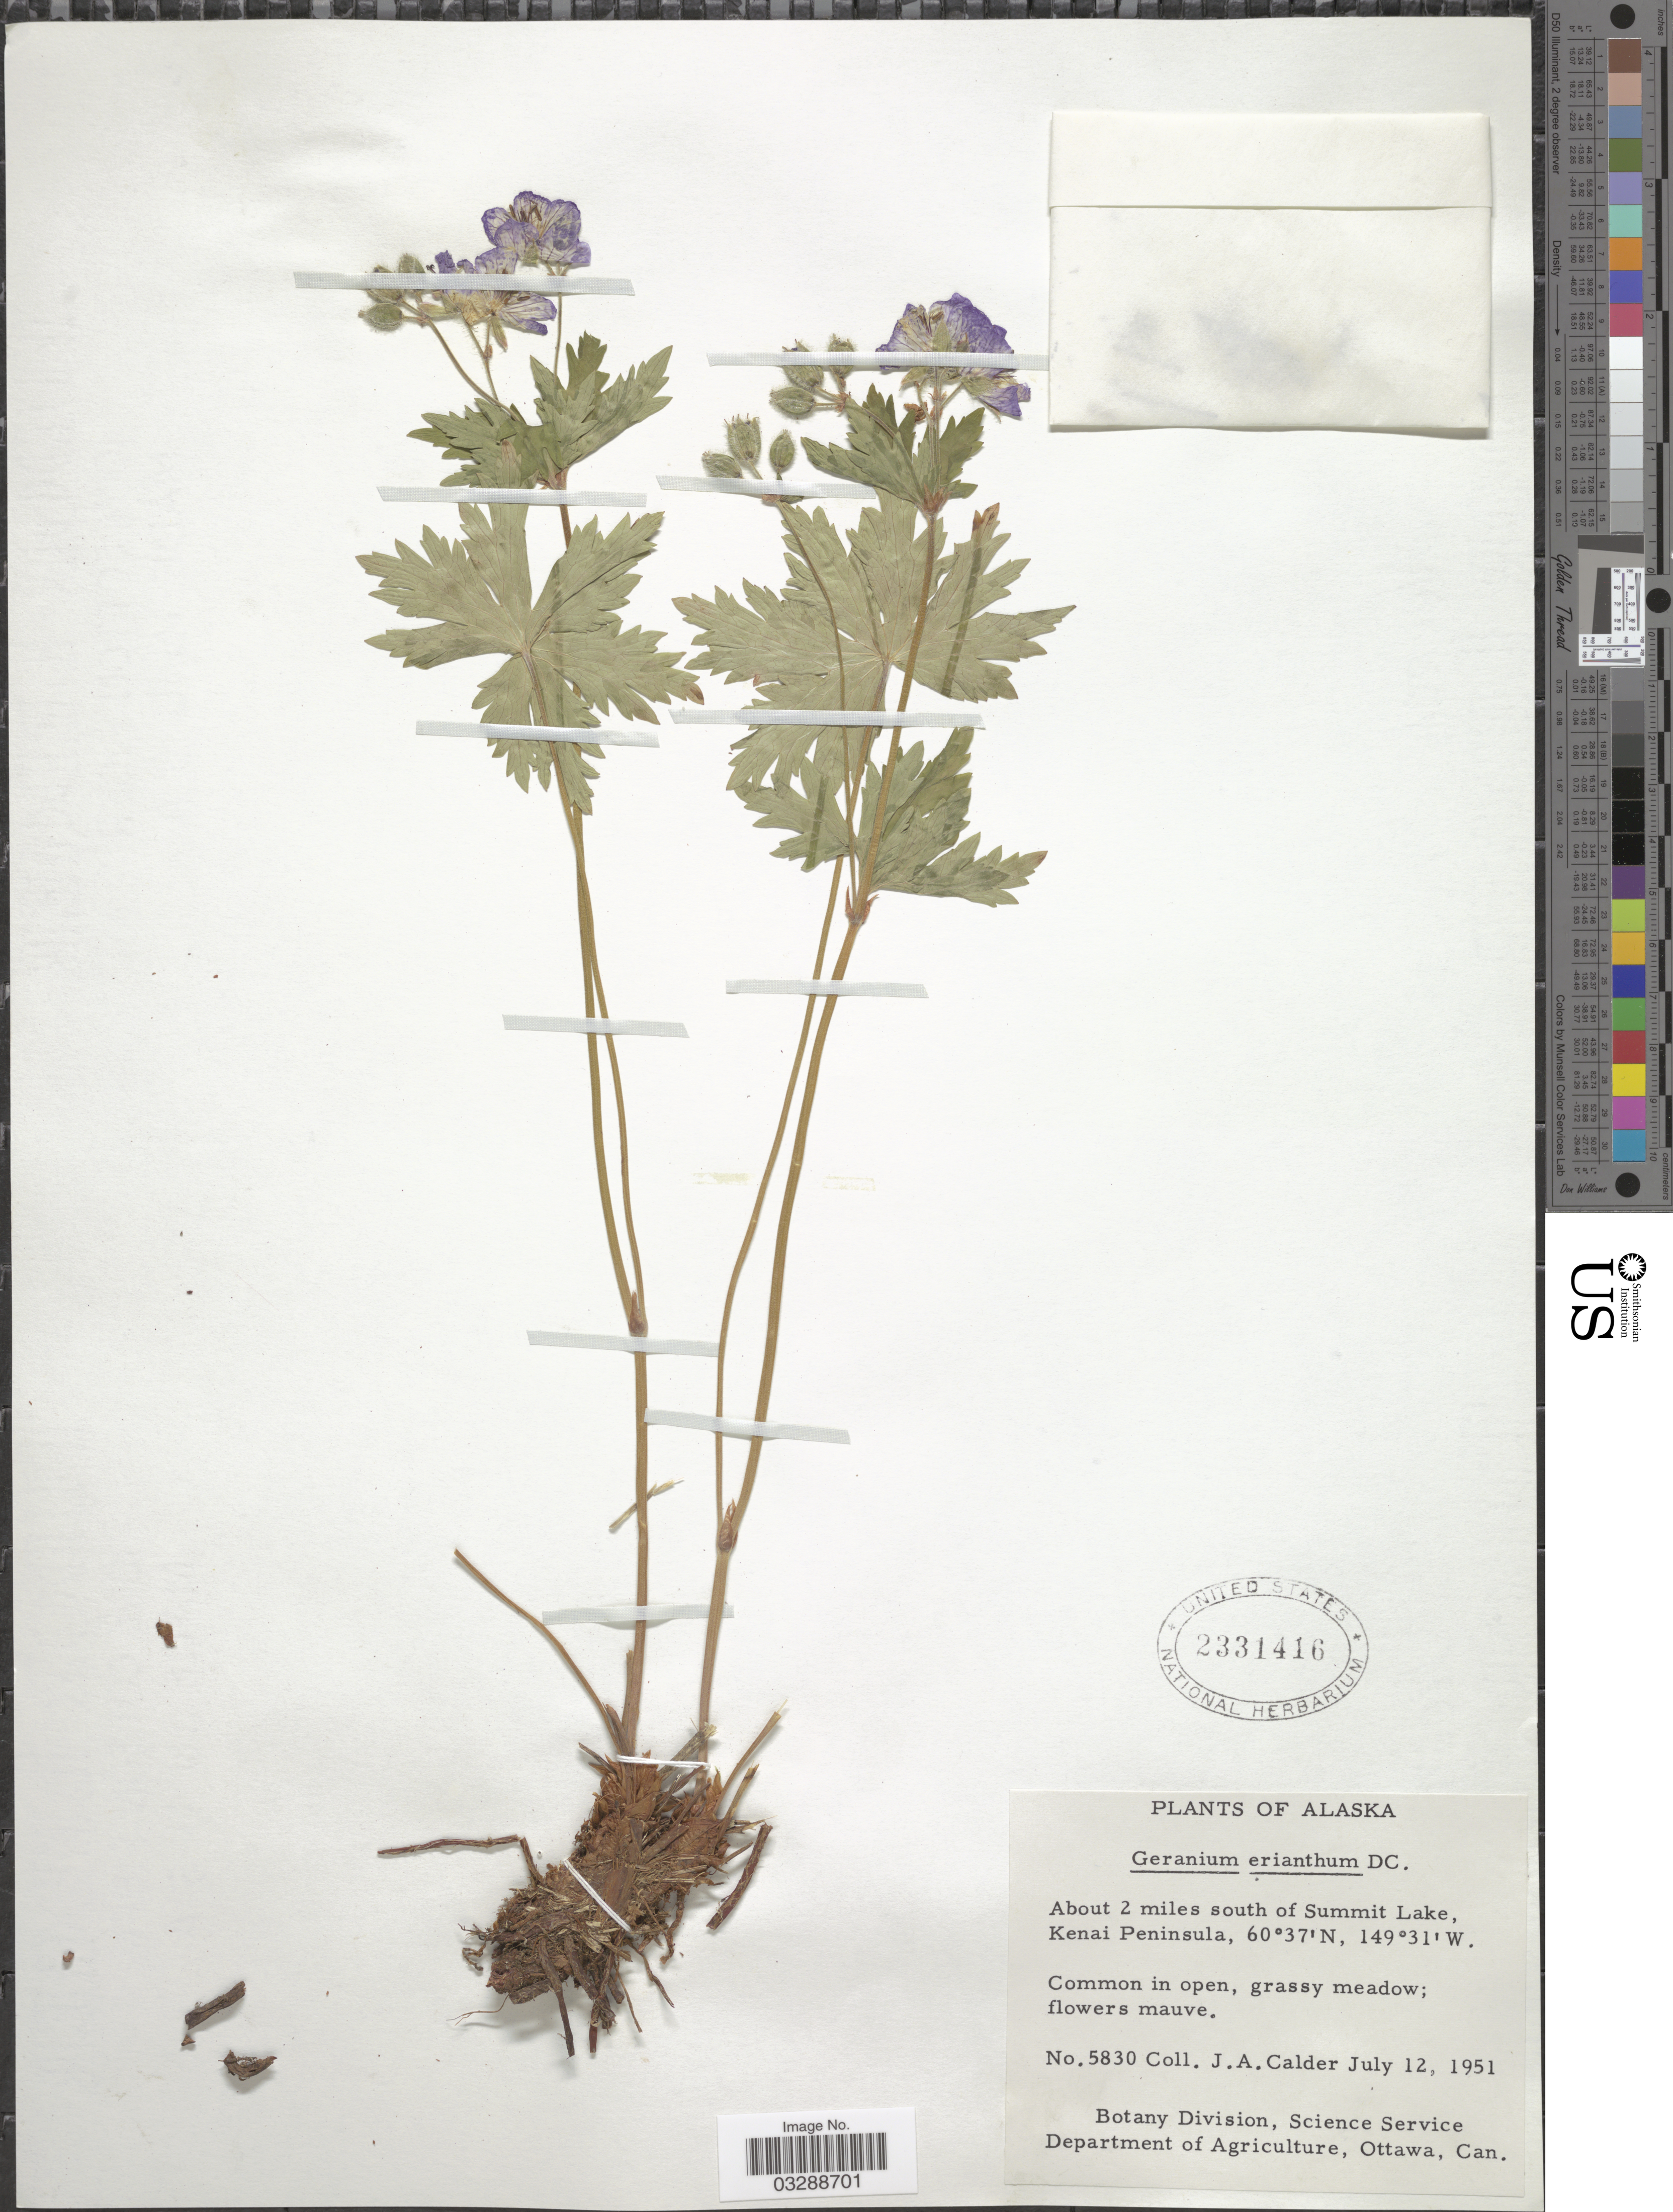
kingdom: Plantae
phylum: Tracheophyta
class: Magnoliopsida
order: Geraniales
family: Geraniaceae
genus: Geranium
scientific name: Geranium erianthum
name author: DC.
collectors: J. A. Calder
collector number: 5830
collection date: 1951-07-12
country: United States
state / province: Alaska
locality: About 2 miles south of Summit Lake, Kenai Peninsula.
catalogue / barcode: US 2331416